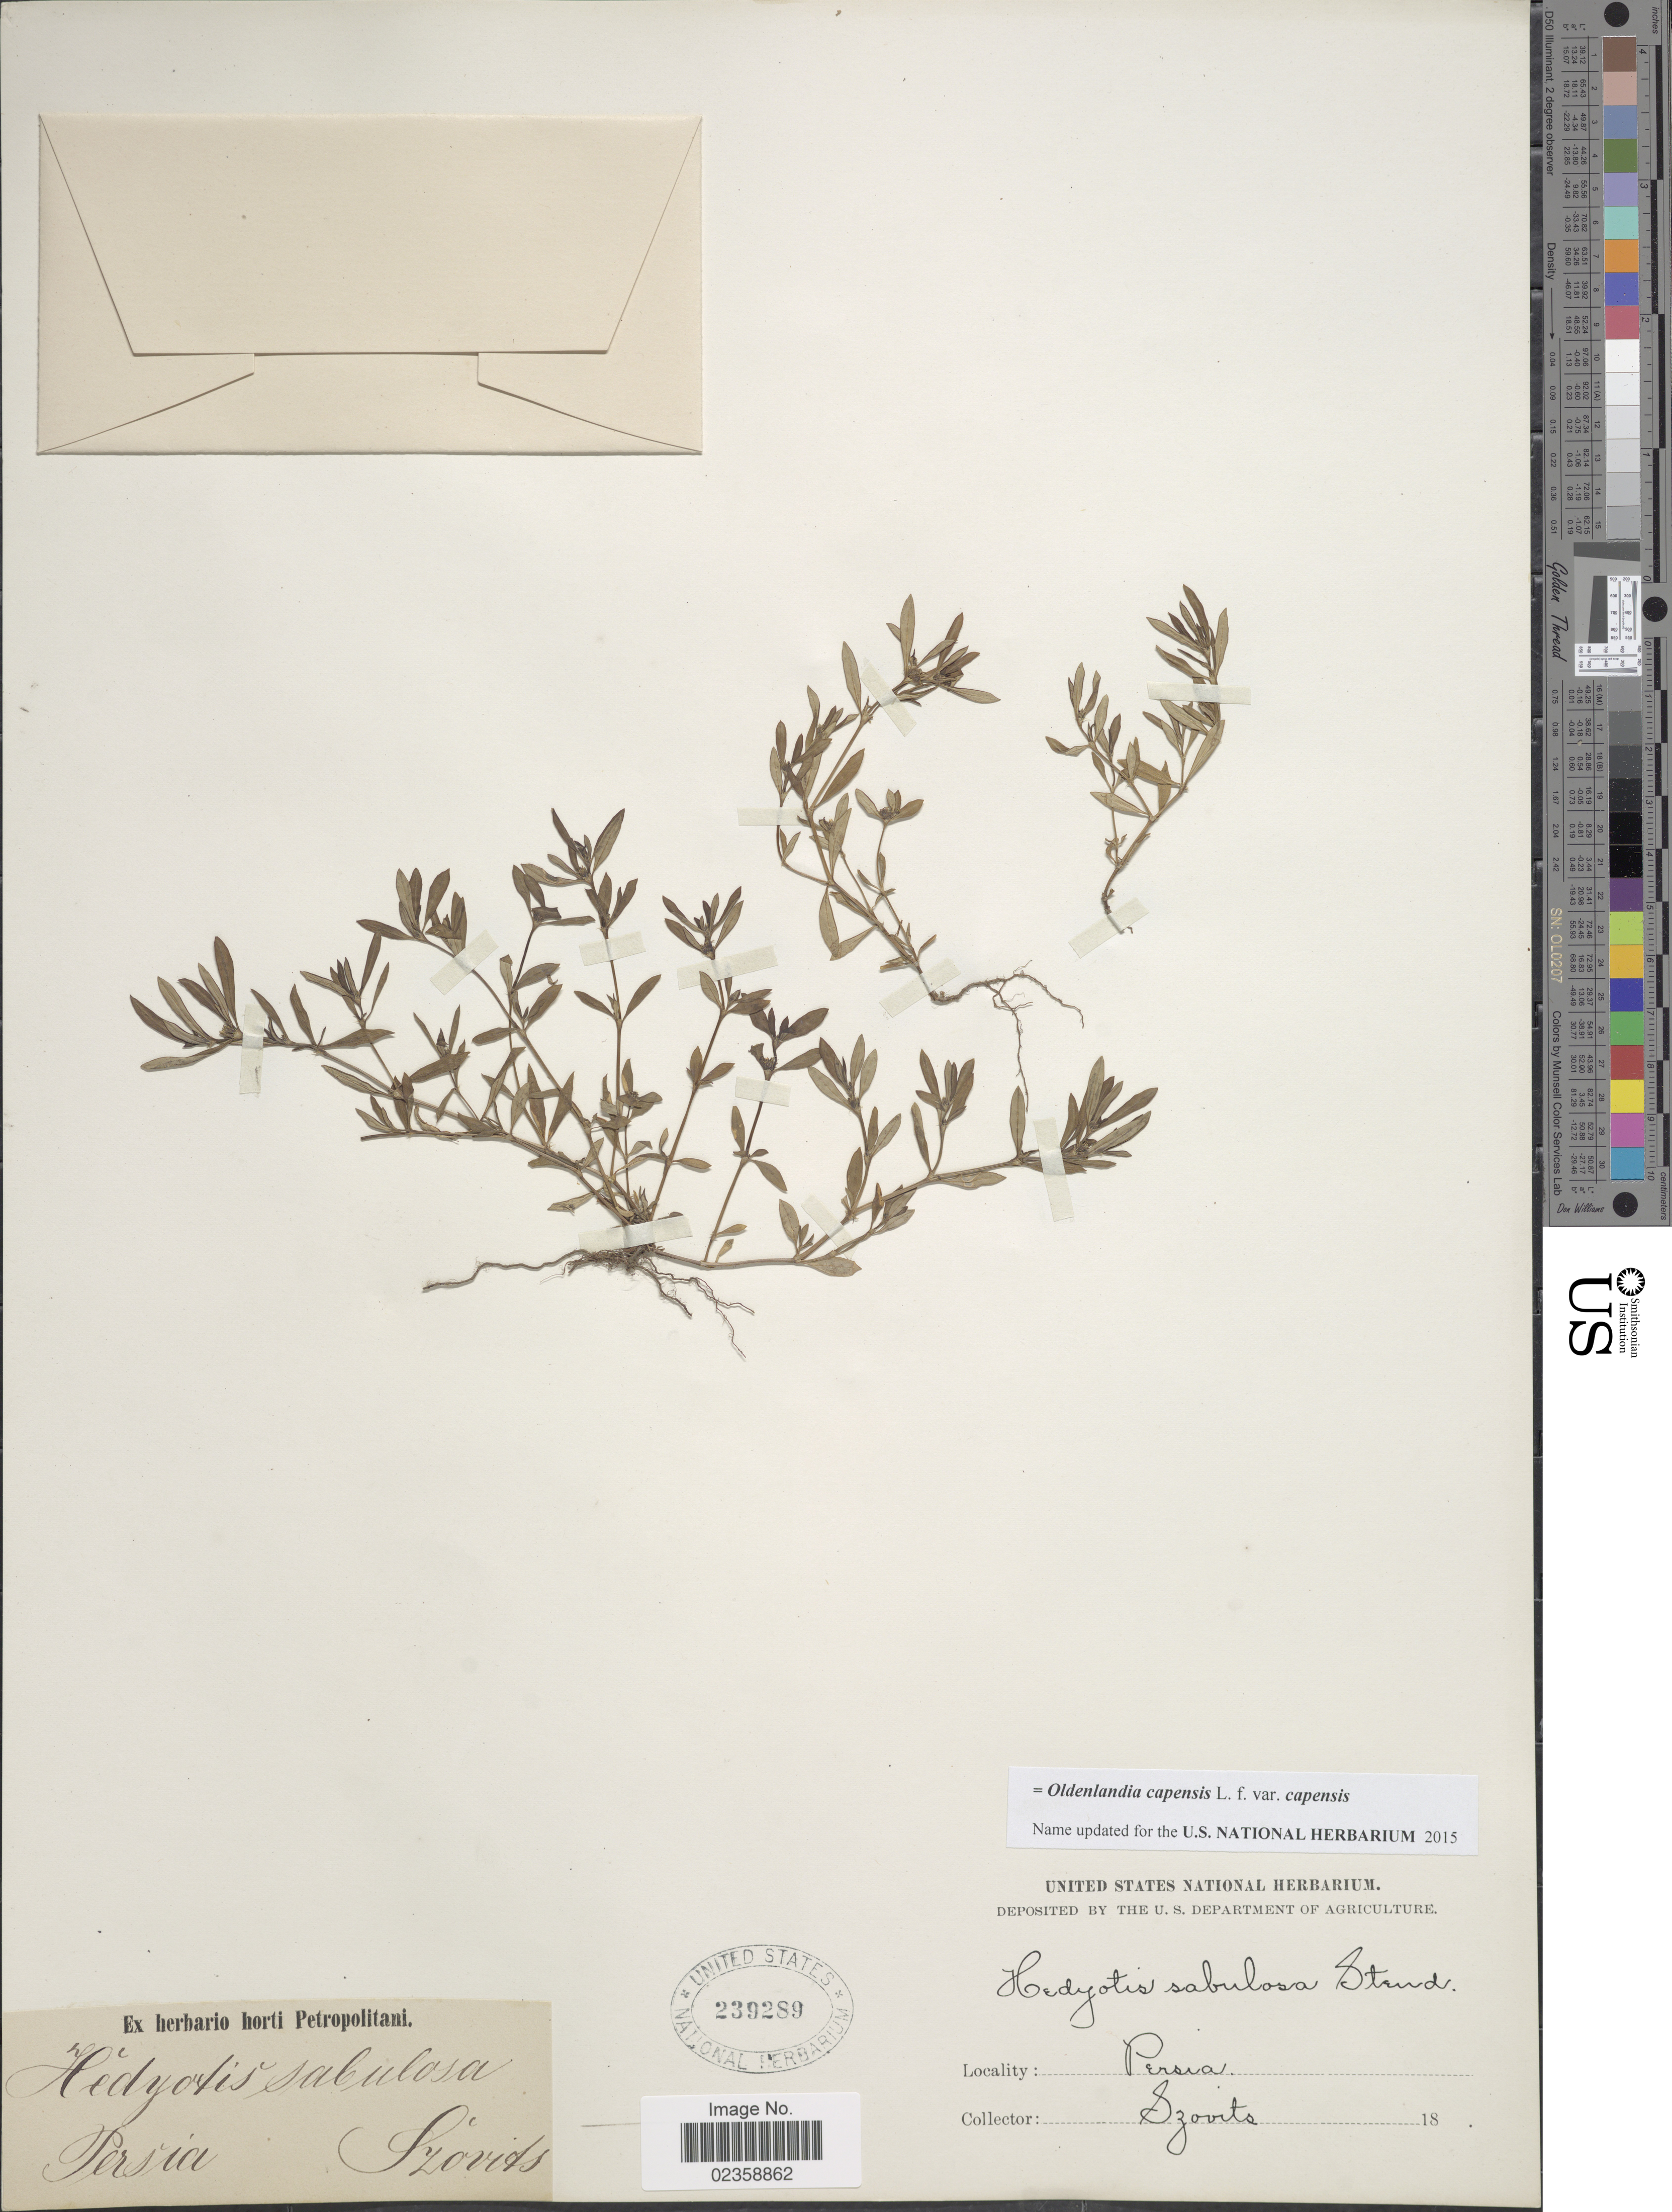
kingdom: Plantae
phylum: Tracheophyta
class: Magnoliopsida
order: Gentianales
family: Rubiaceae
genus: Oldenlandia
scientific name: Oldenlandia capensis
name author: L. f.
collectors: -. Gzovits.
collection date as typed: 18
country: Iran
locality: Persia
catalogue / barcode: US 239289